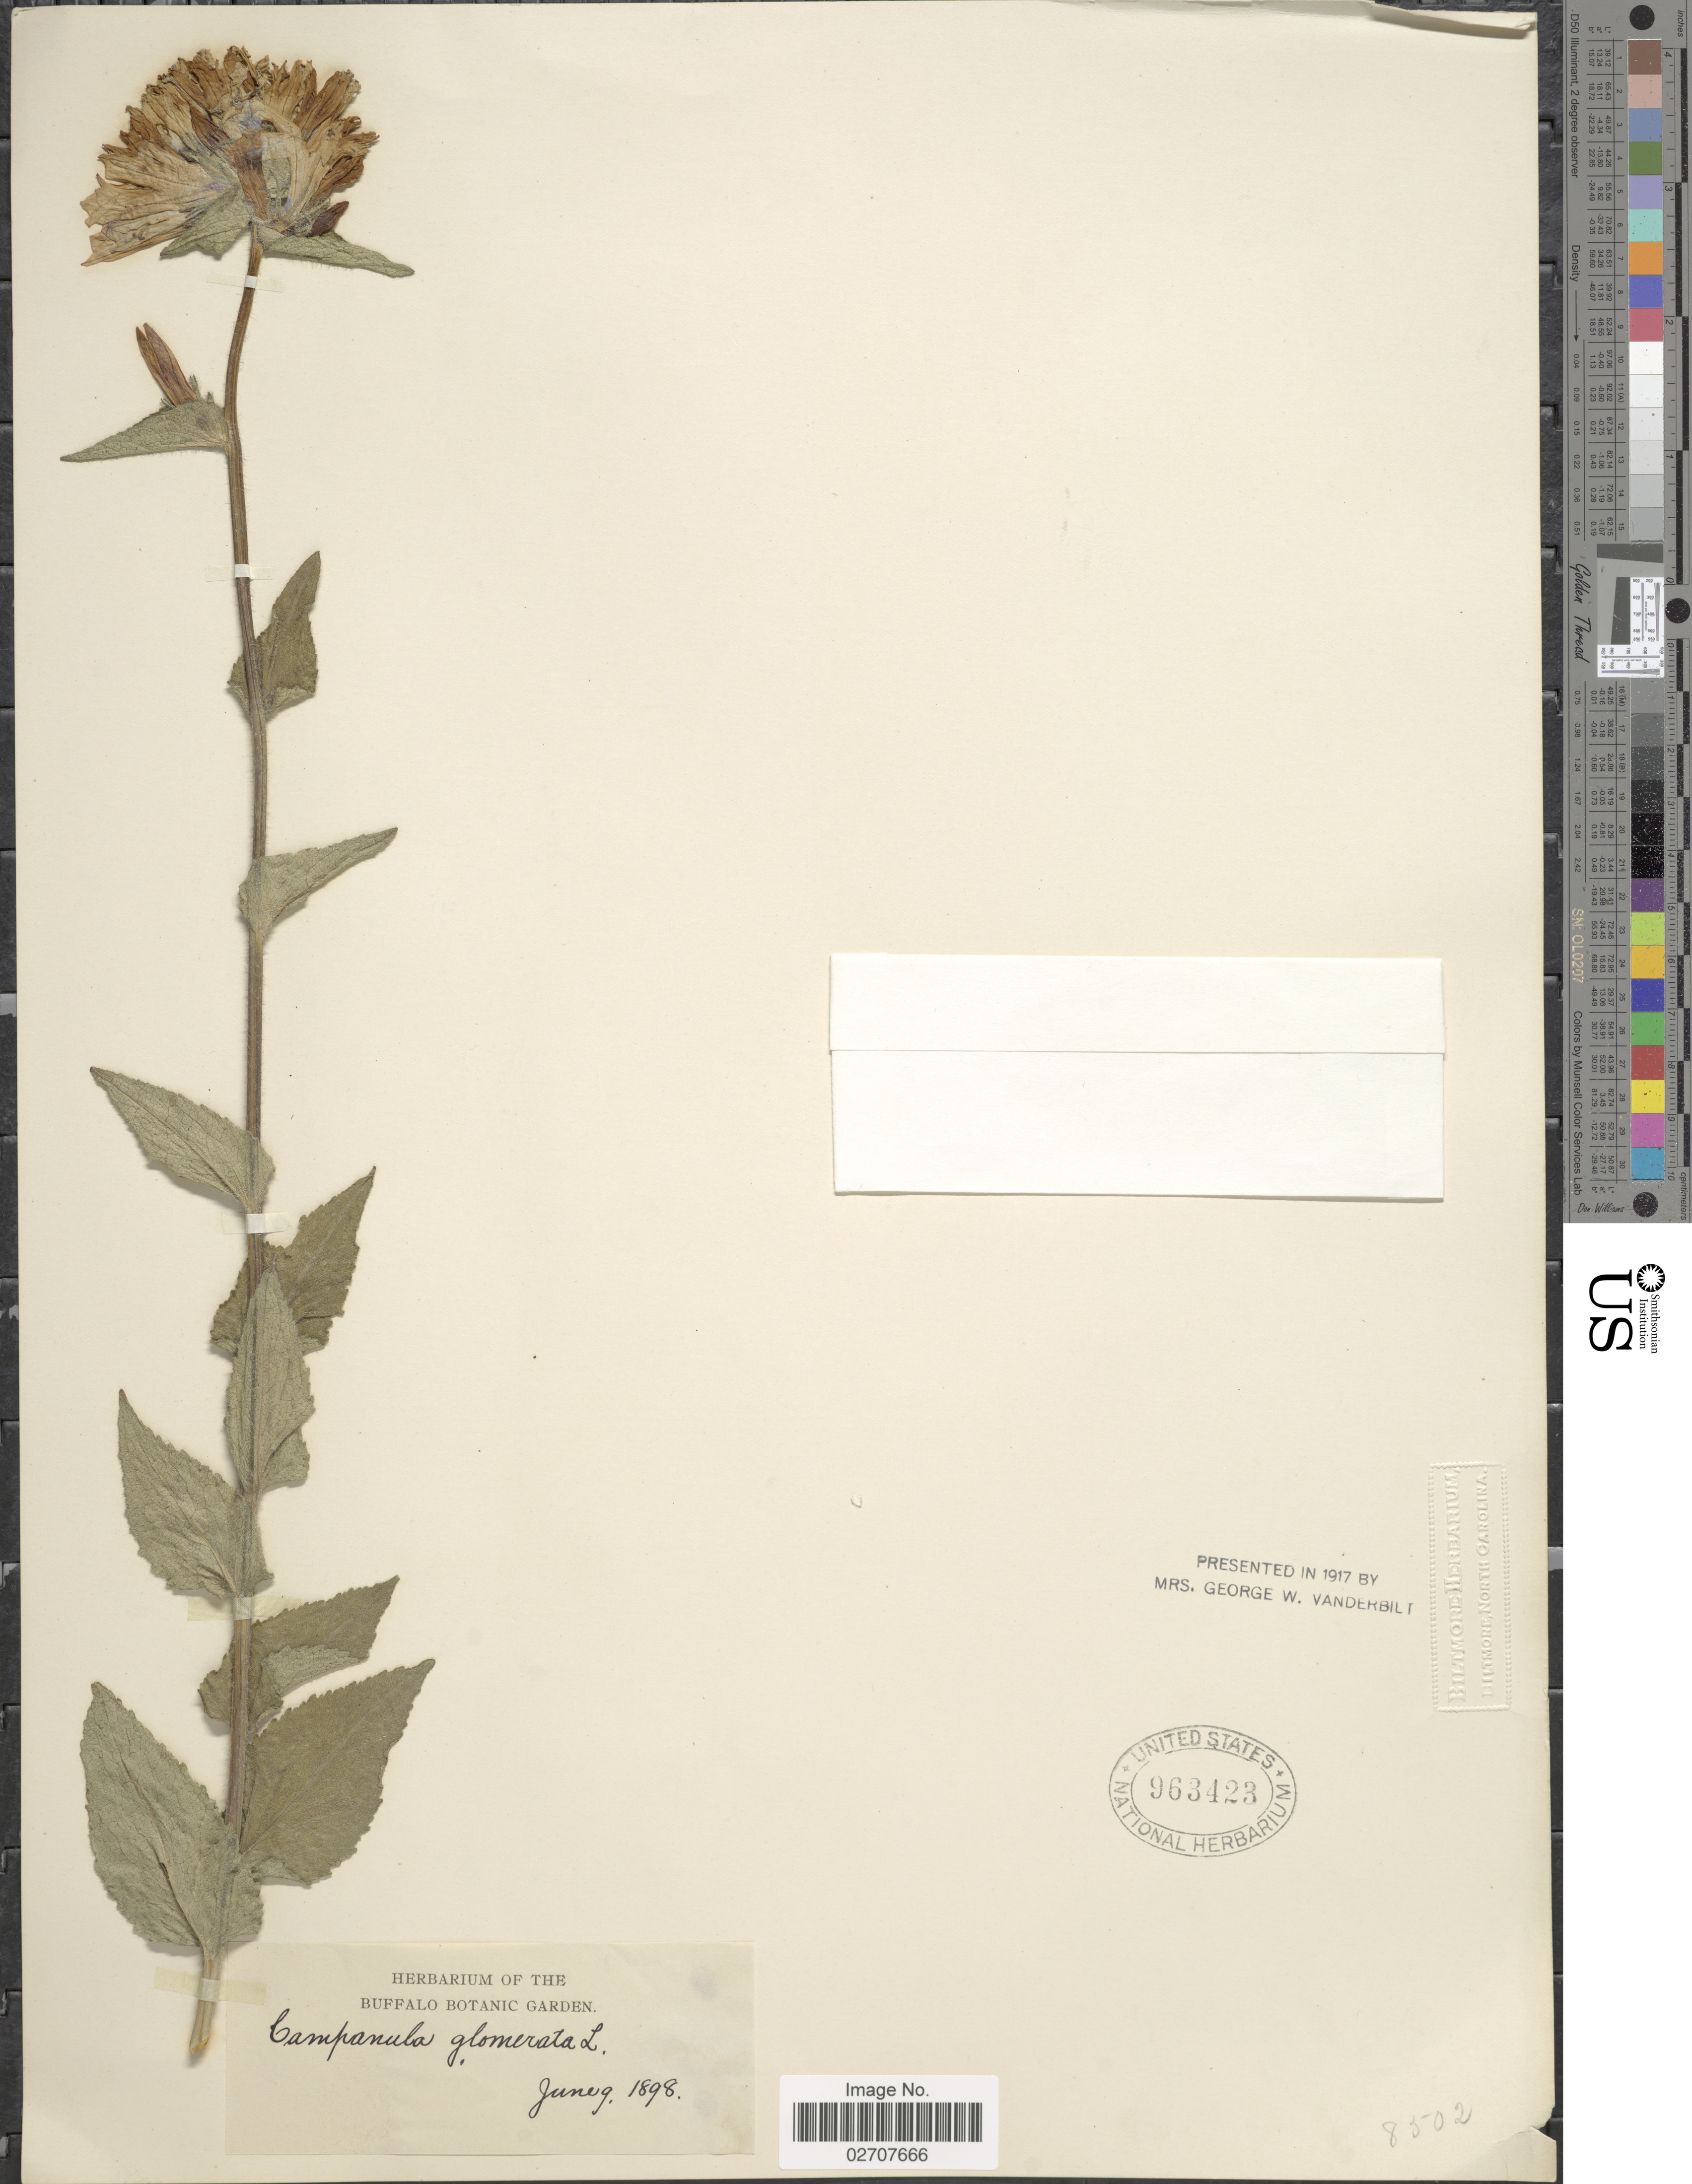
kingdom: Plantae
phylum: Tracheophyta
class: Magnoliopsida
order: Asterales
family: Campanulaceae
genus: Campanula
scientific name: Campanula glomerata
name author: L.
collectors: ex herb. Buffalo Botanic Garden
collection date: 1898-06-09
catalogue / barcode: US 963423